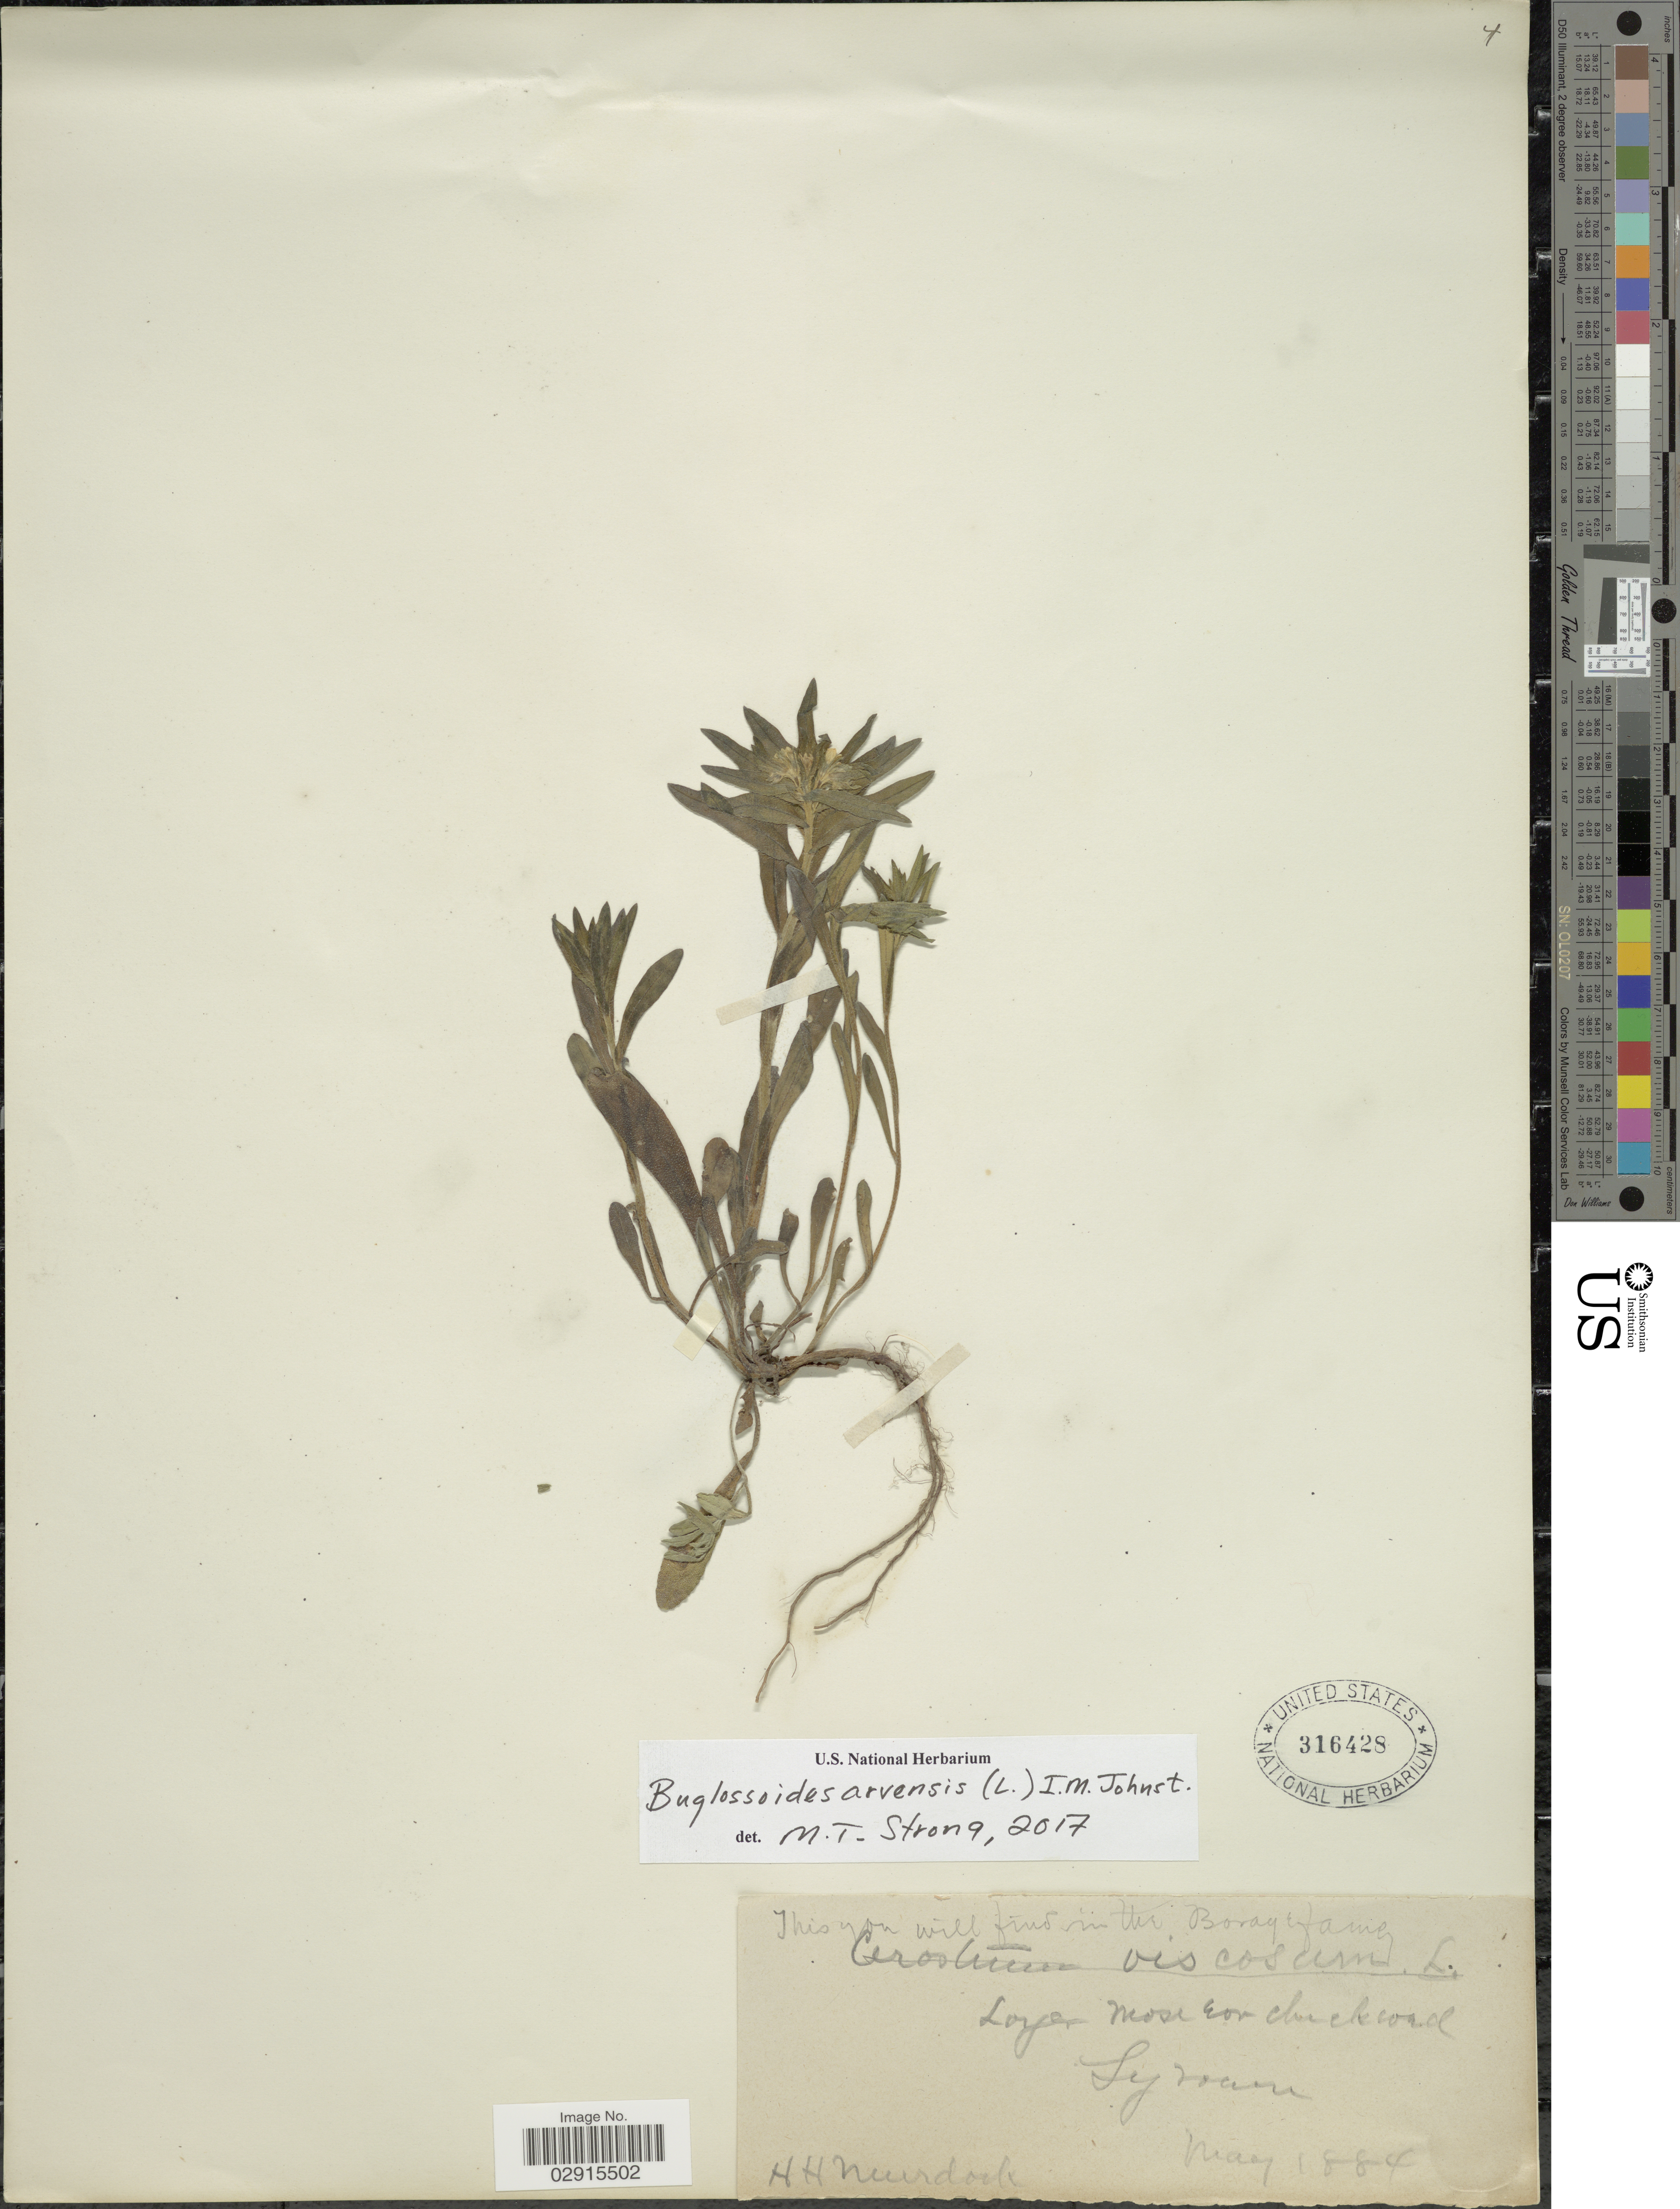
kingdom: Plantae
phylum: Tracheophyta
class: Magnoliopsida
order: Boraginales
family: Boraginaceae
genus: Buglossoides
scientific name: Buglossoides arvensis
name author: (L.) I.M. Johnst.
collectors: H. H. Murdock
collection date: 1884-05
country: United States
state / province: New York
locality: Syracuse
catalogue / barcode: US 316428